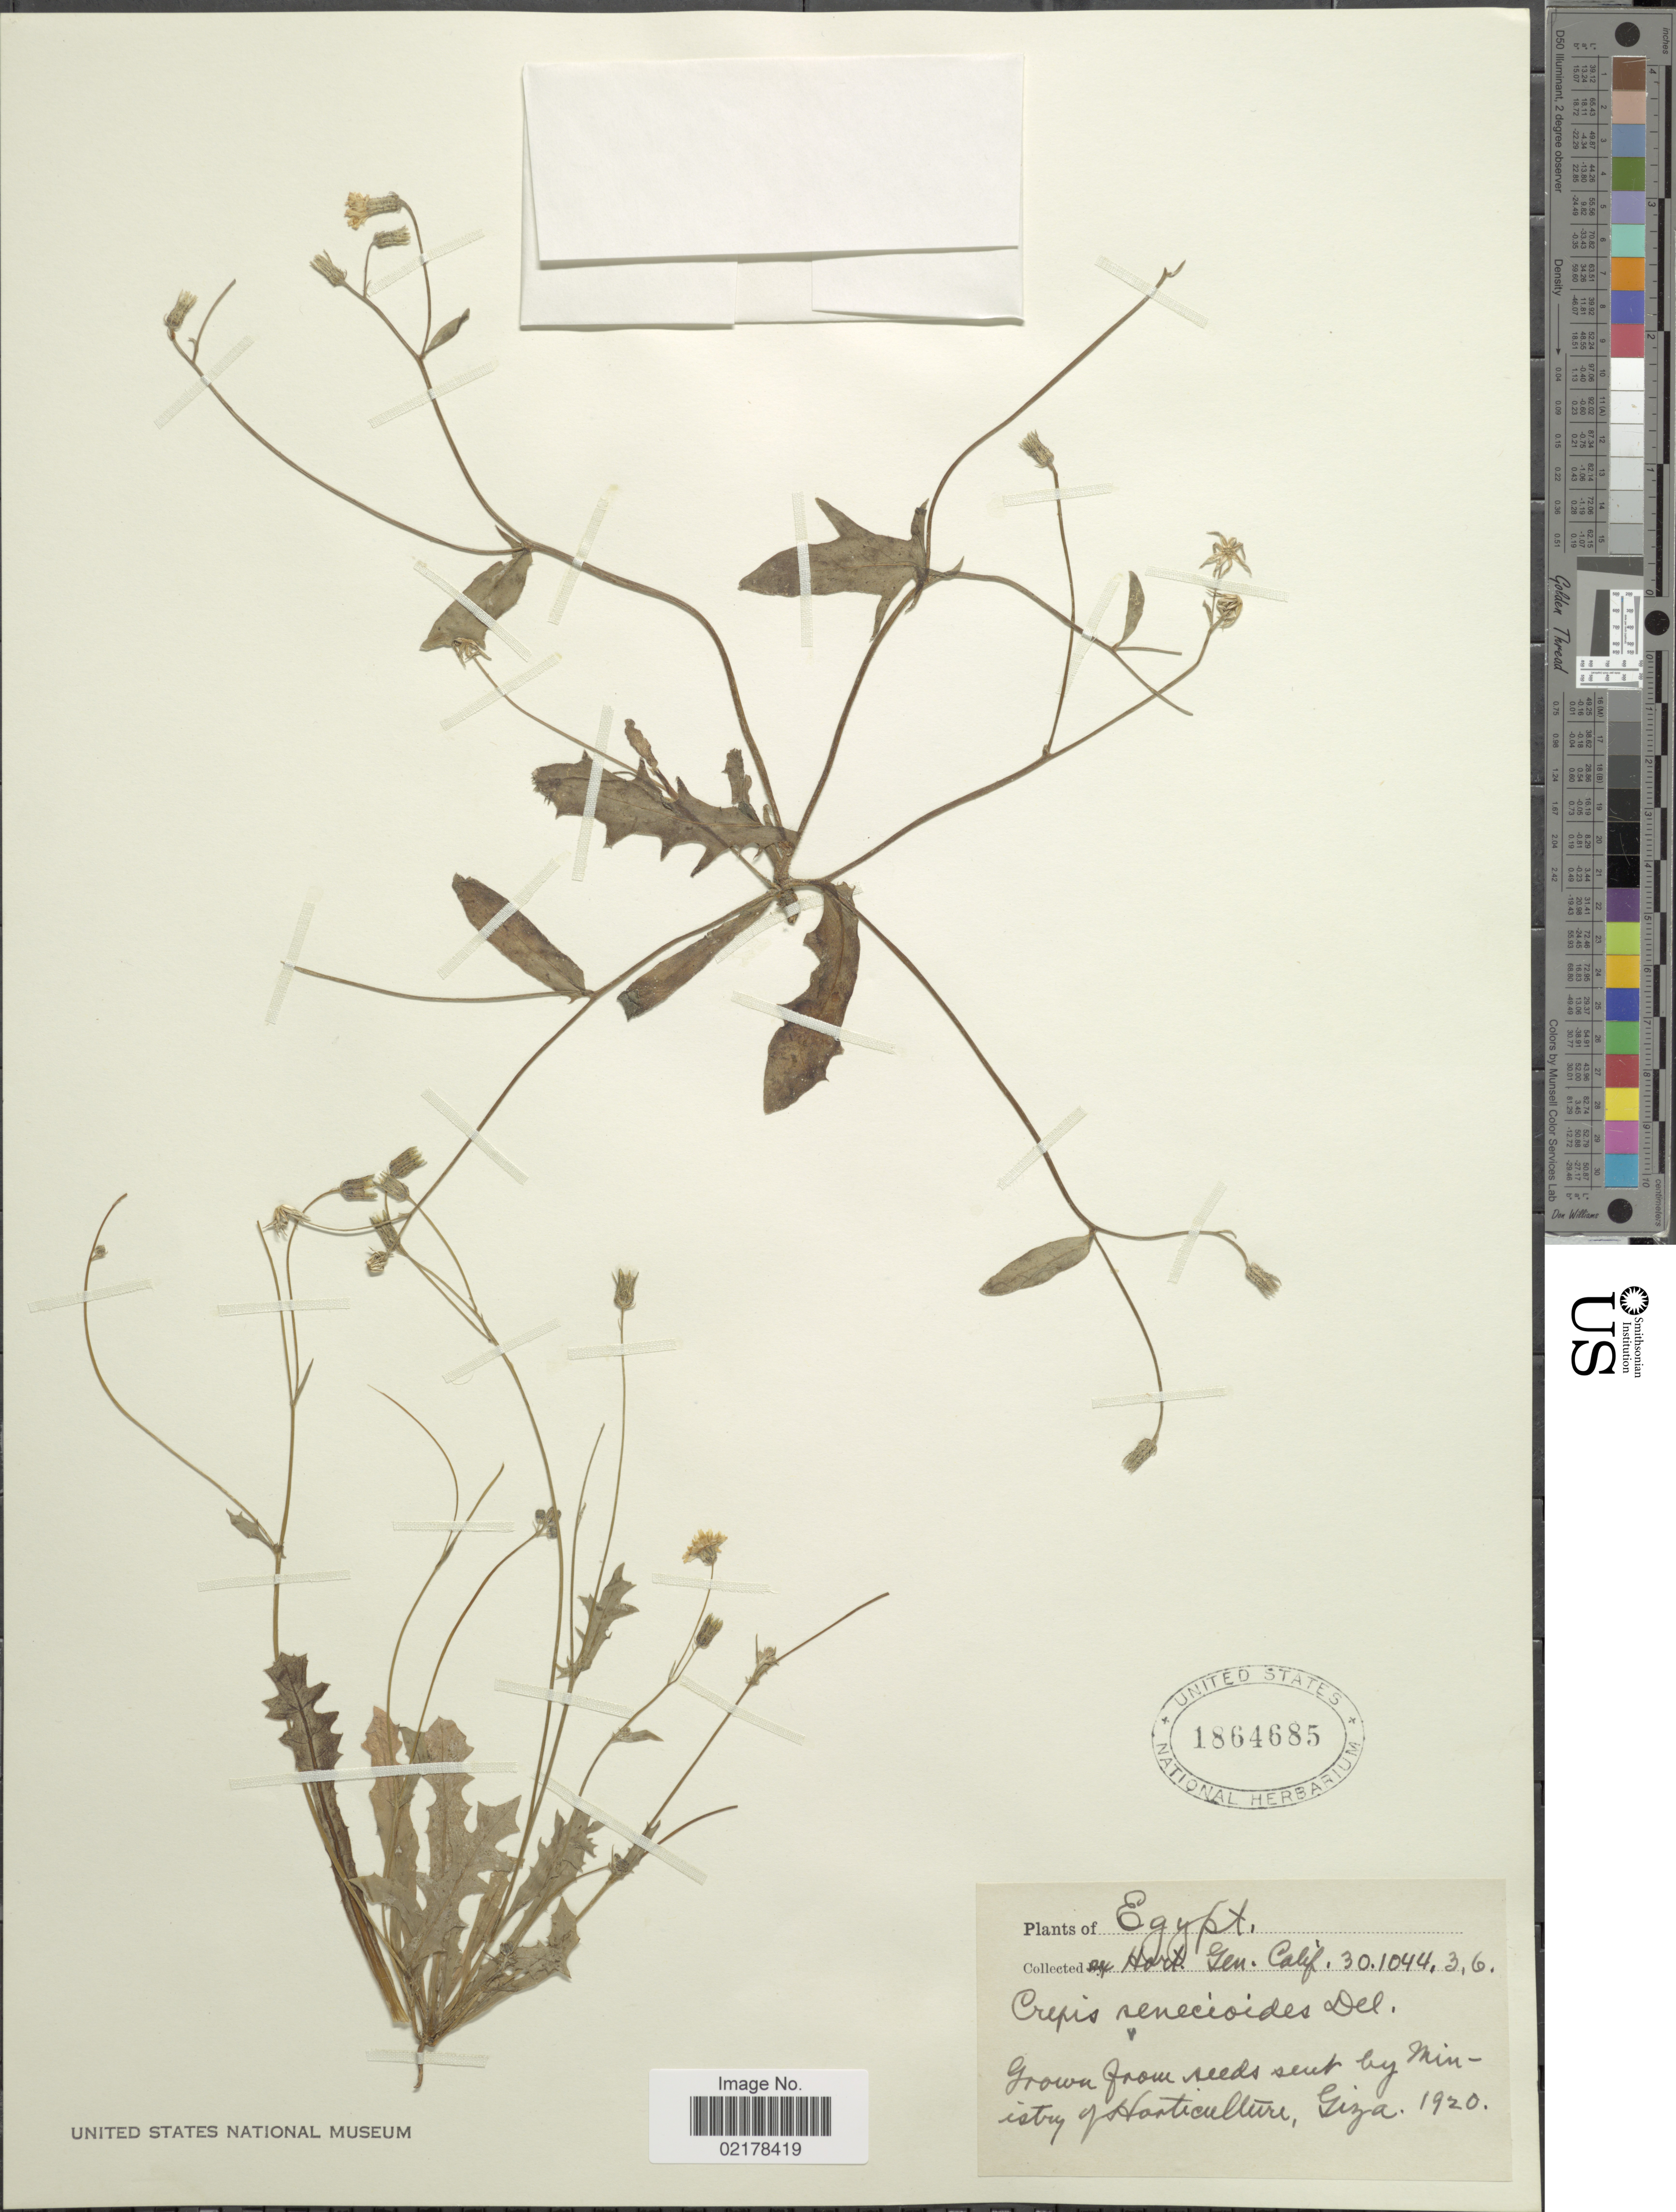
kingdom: Plantae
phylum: Tracheophyta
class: Magnoliopsida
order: Asterales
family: Asteraceae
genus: Crepis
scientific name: Crepis senecioides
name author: Delile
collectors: Ex Hort. Gen. Calif.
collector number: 30.1044,3,6 ?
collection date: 1920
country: Egypt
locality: Egypt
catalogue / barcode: US 1864685